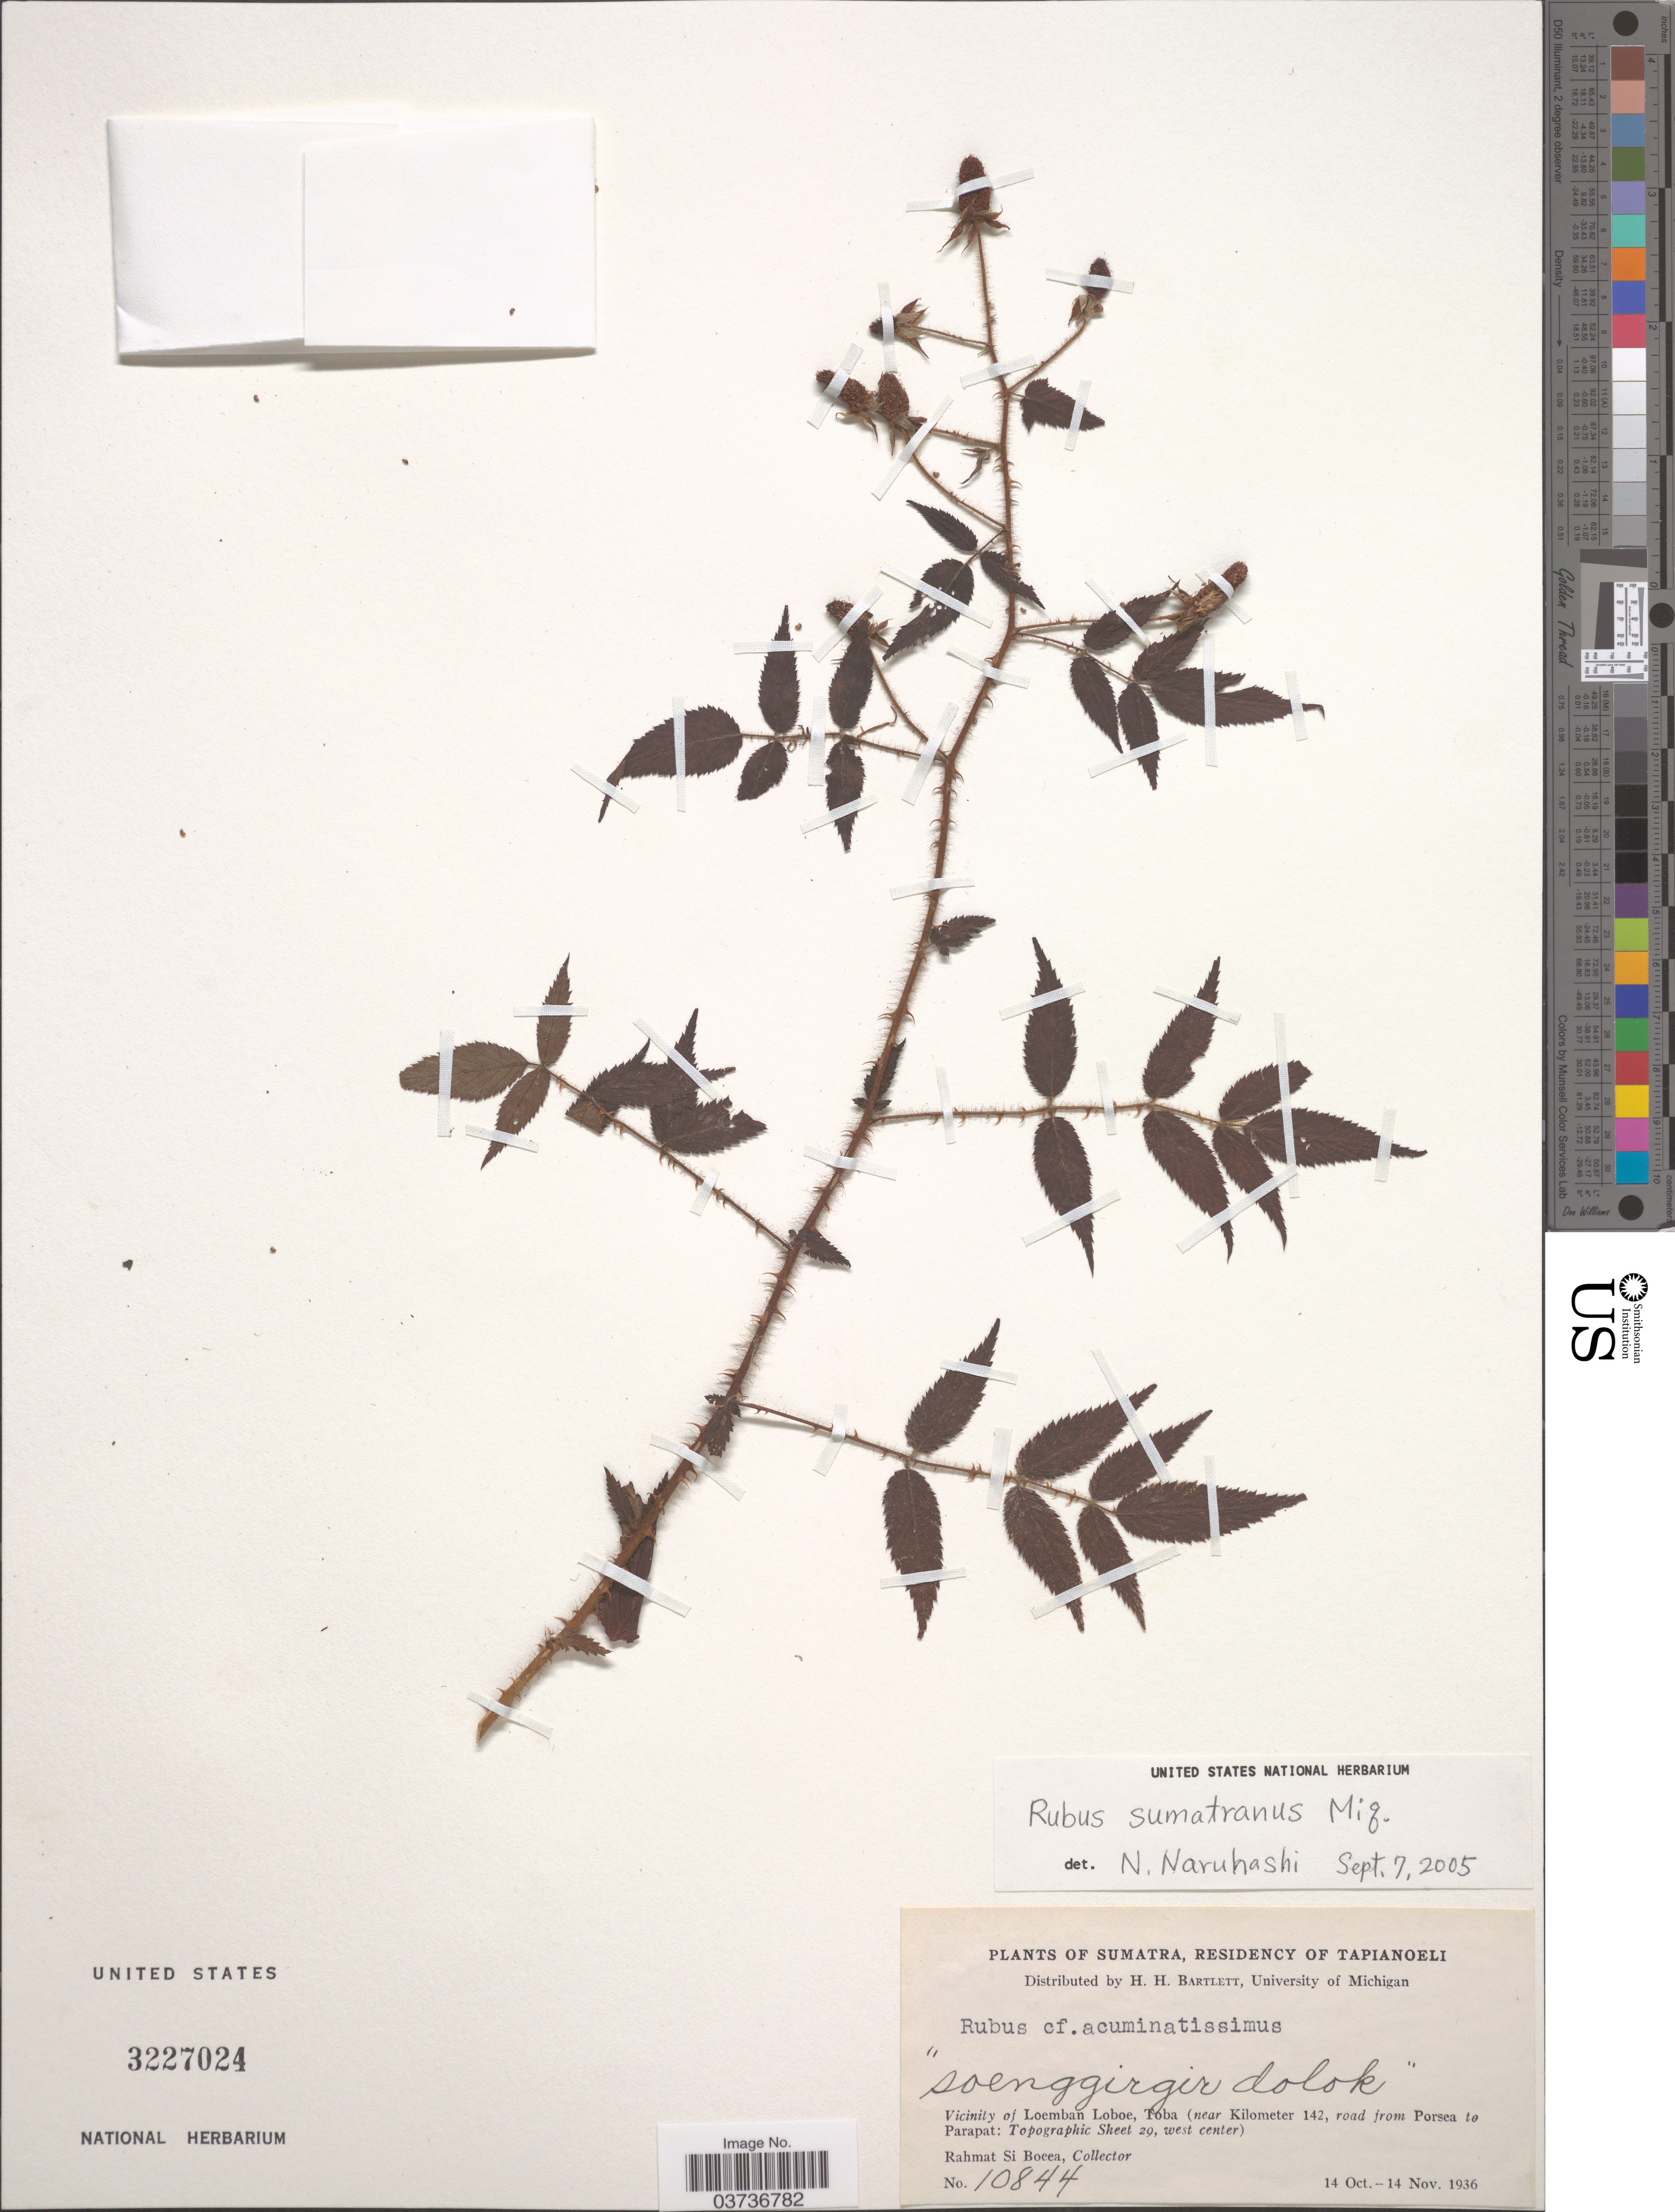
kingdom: Plantae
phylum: Tracheophyta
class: Magnoliopsida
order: Rosales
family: Rosaceae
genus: Rubus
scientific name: Rubus sumatranus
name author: Miq.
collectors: Rahmat Si Boeea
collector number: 10844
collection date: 1936-10-14/1936-11-14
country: Indonesia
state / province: Sumatra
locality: Sumatra, Residency of Tapianoeli. Vicinity of Loemban Loboe, Toba (near Kilometer 142, road from Porsea to Parapat: Topographic Sheet 29, west center).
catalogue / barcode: US 3227024